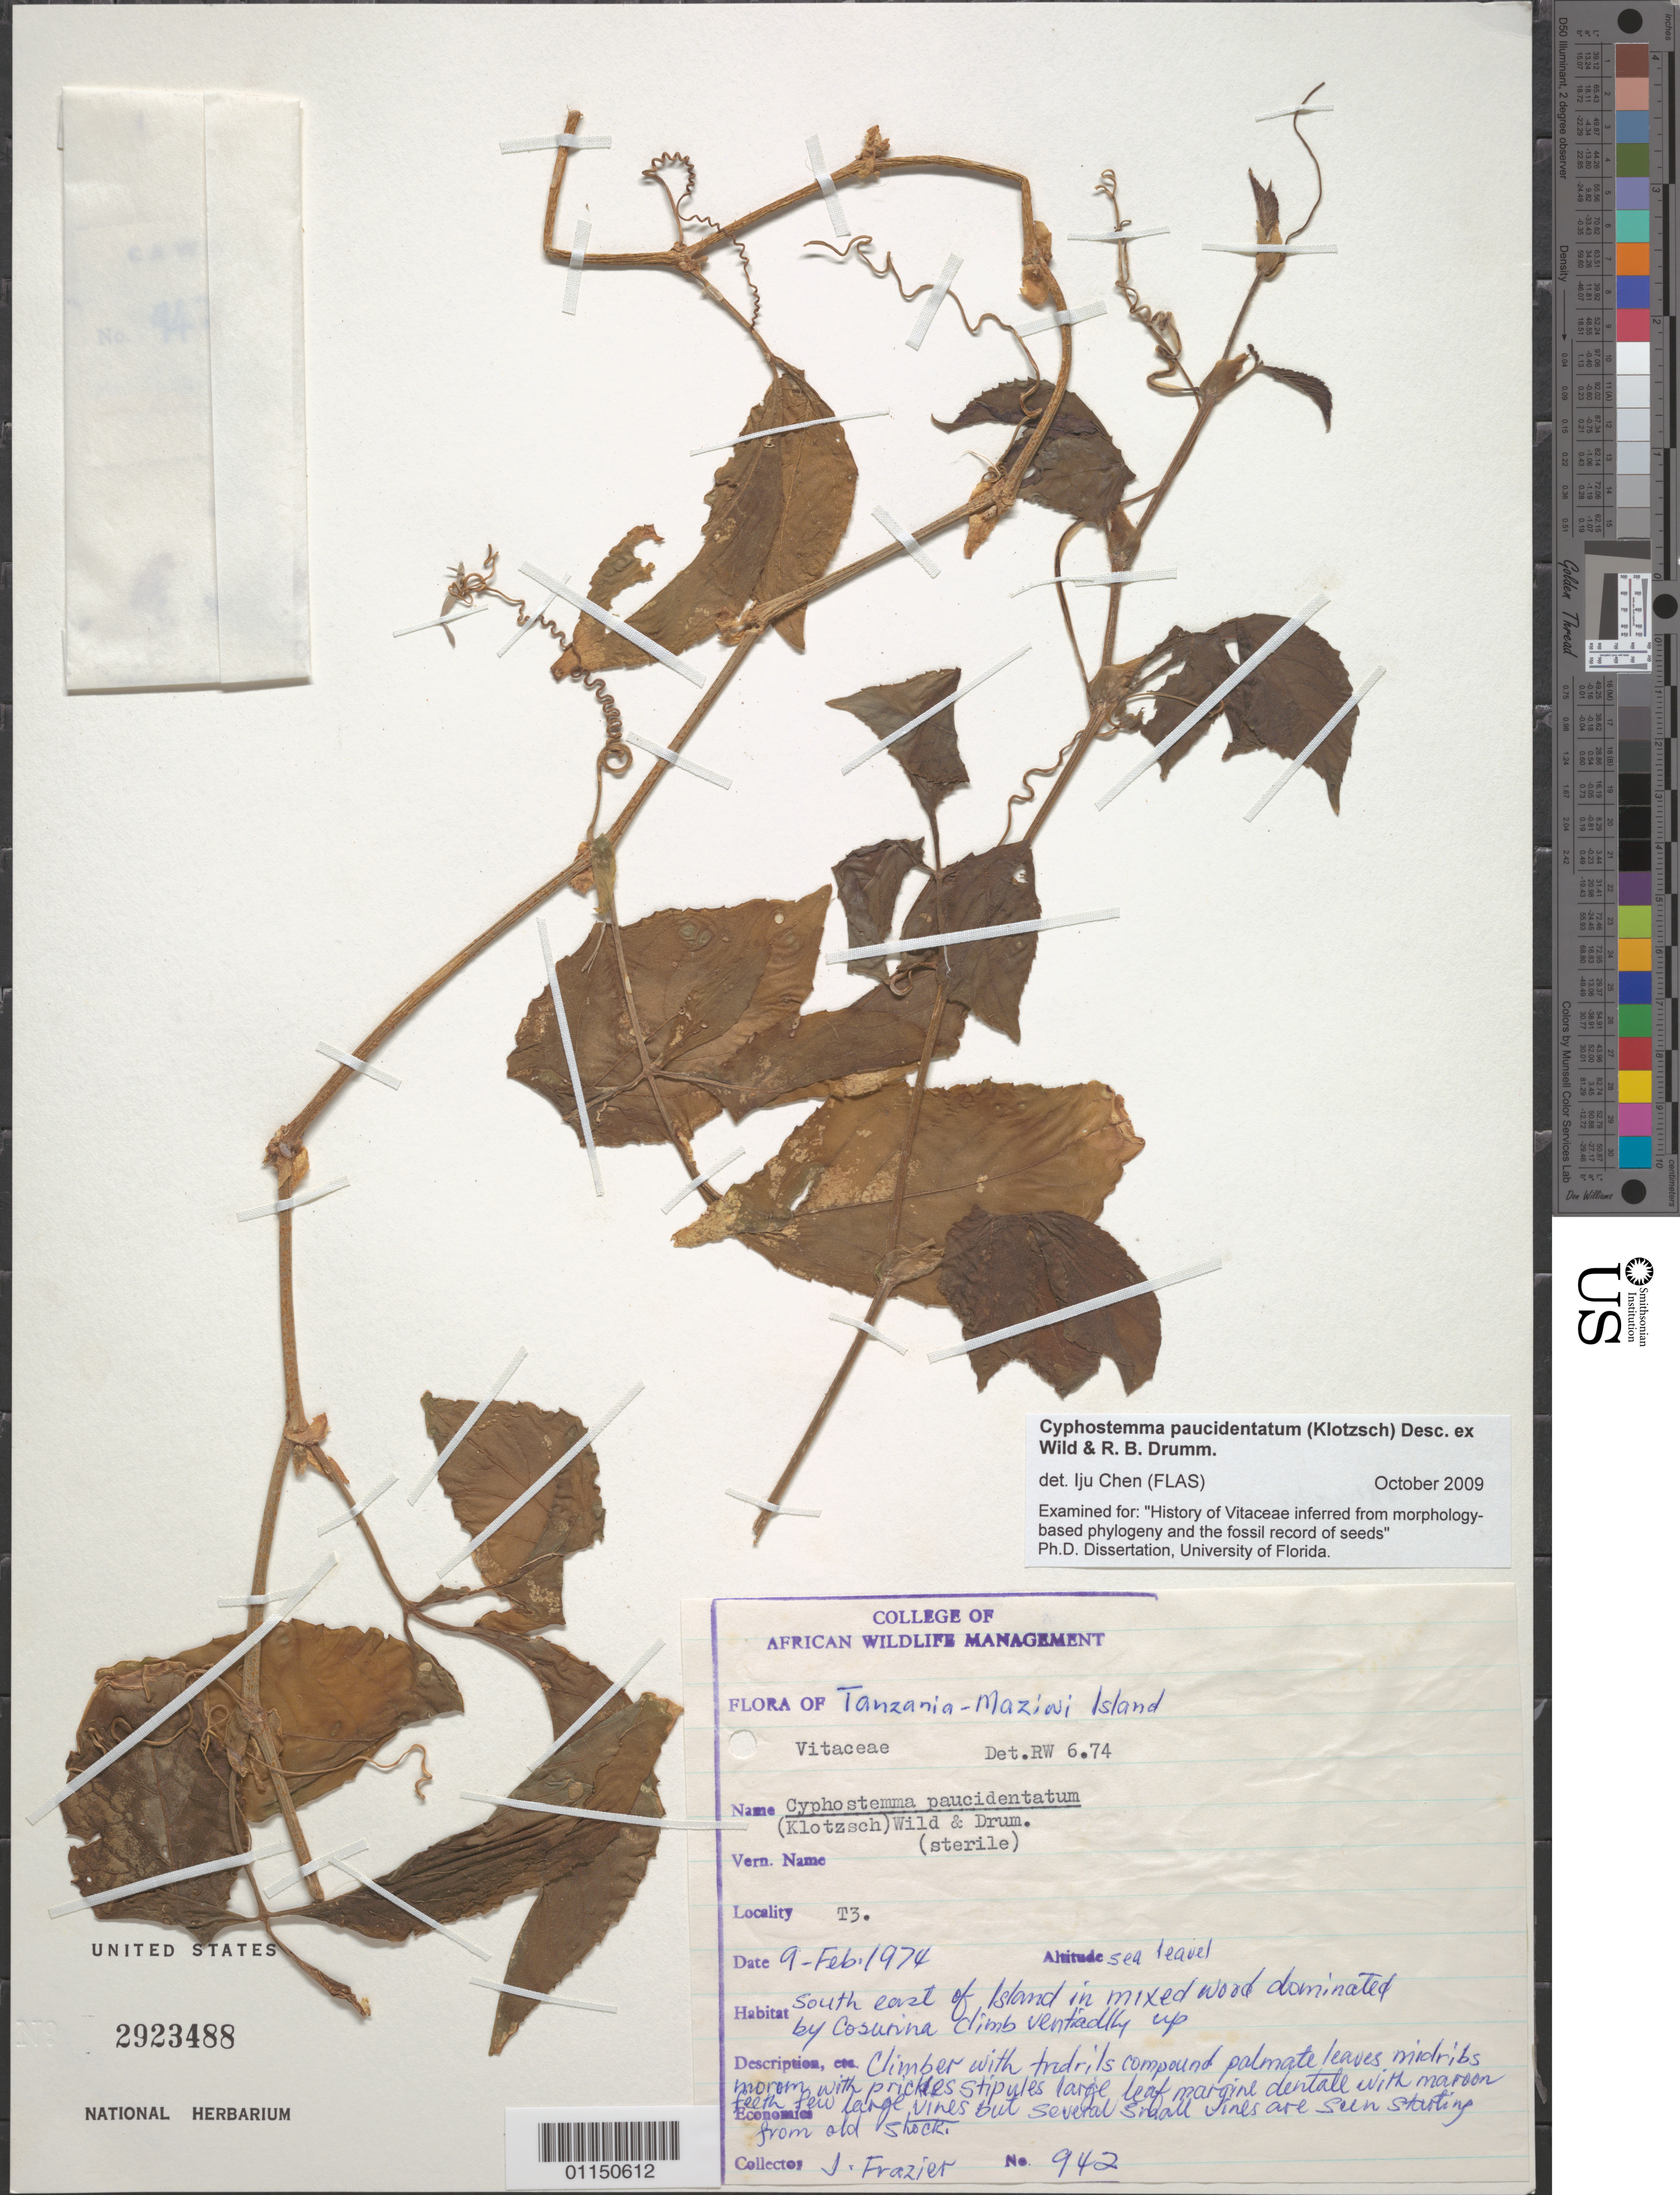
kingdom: Plantae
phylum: Tracheophyta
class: Magnoliopsida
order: Vitales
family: Vitaceae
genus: Cyphostemma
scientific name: Cyphostemma paucidentatum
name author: (Klatt) Desc. ex Wild & Drum.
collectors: J. Frazier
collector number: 942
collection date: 1974-02-09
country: Tanzania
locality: Maziwe Island.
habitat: Climber.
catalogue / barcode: US 2923488